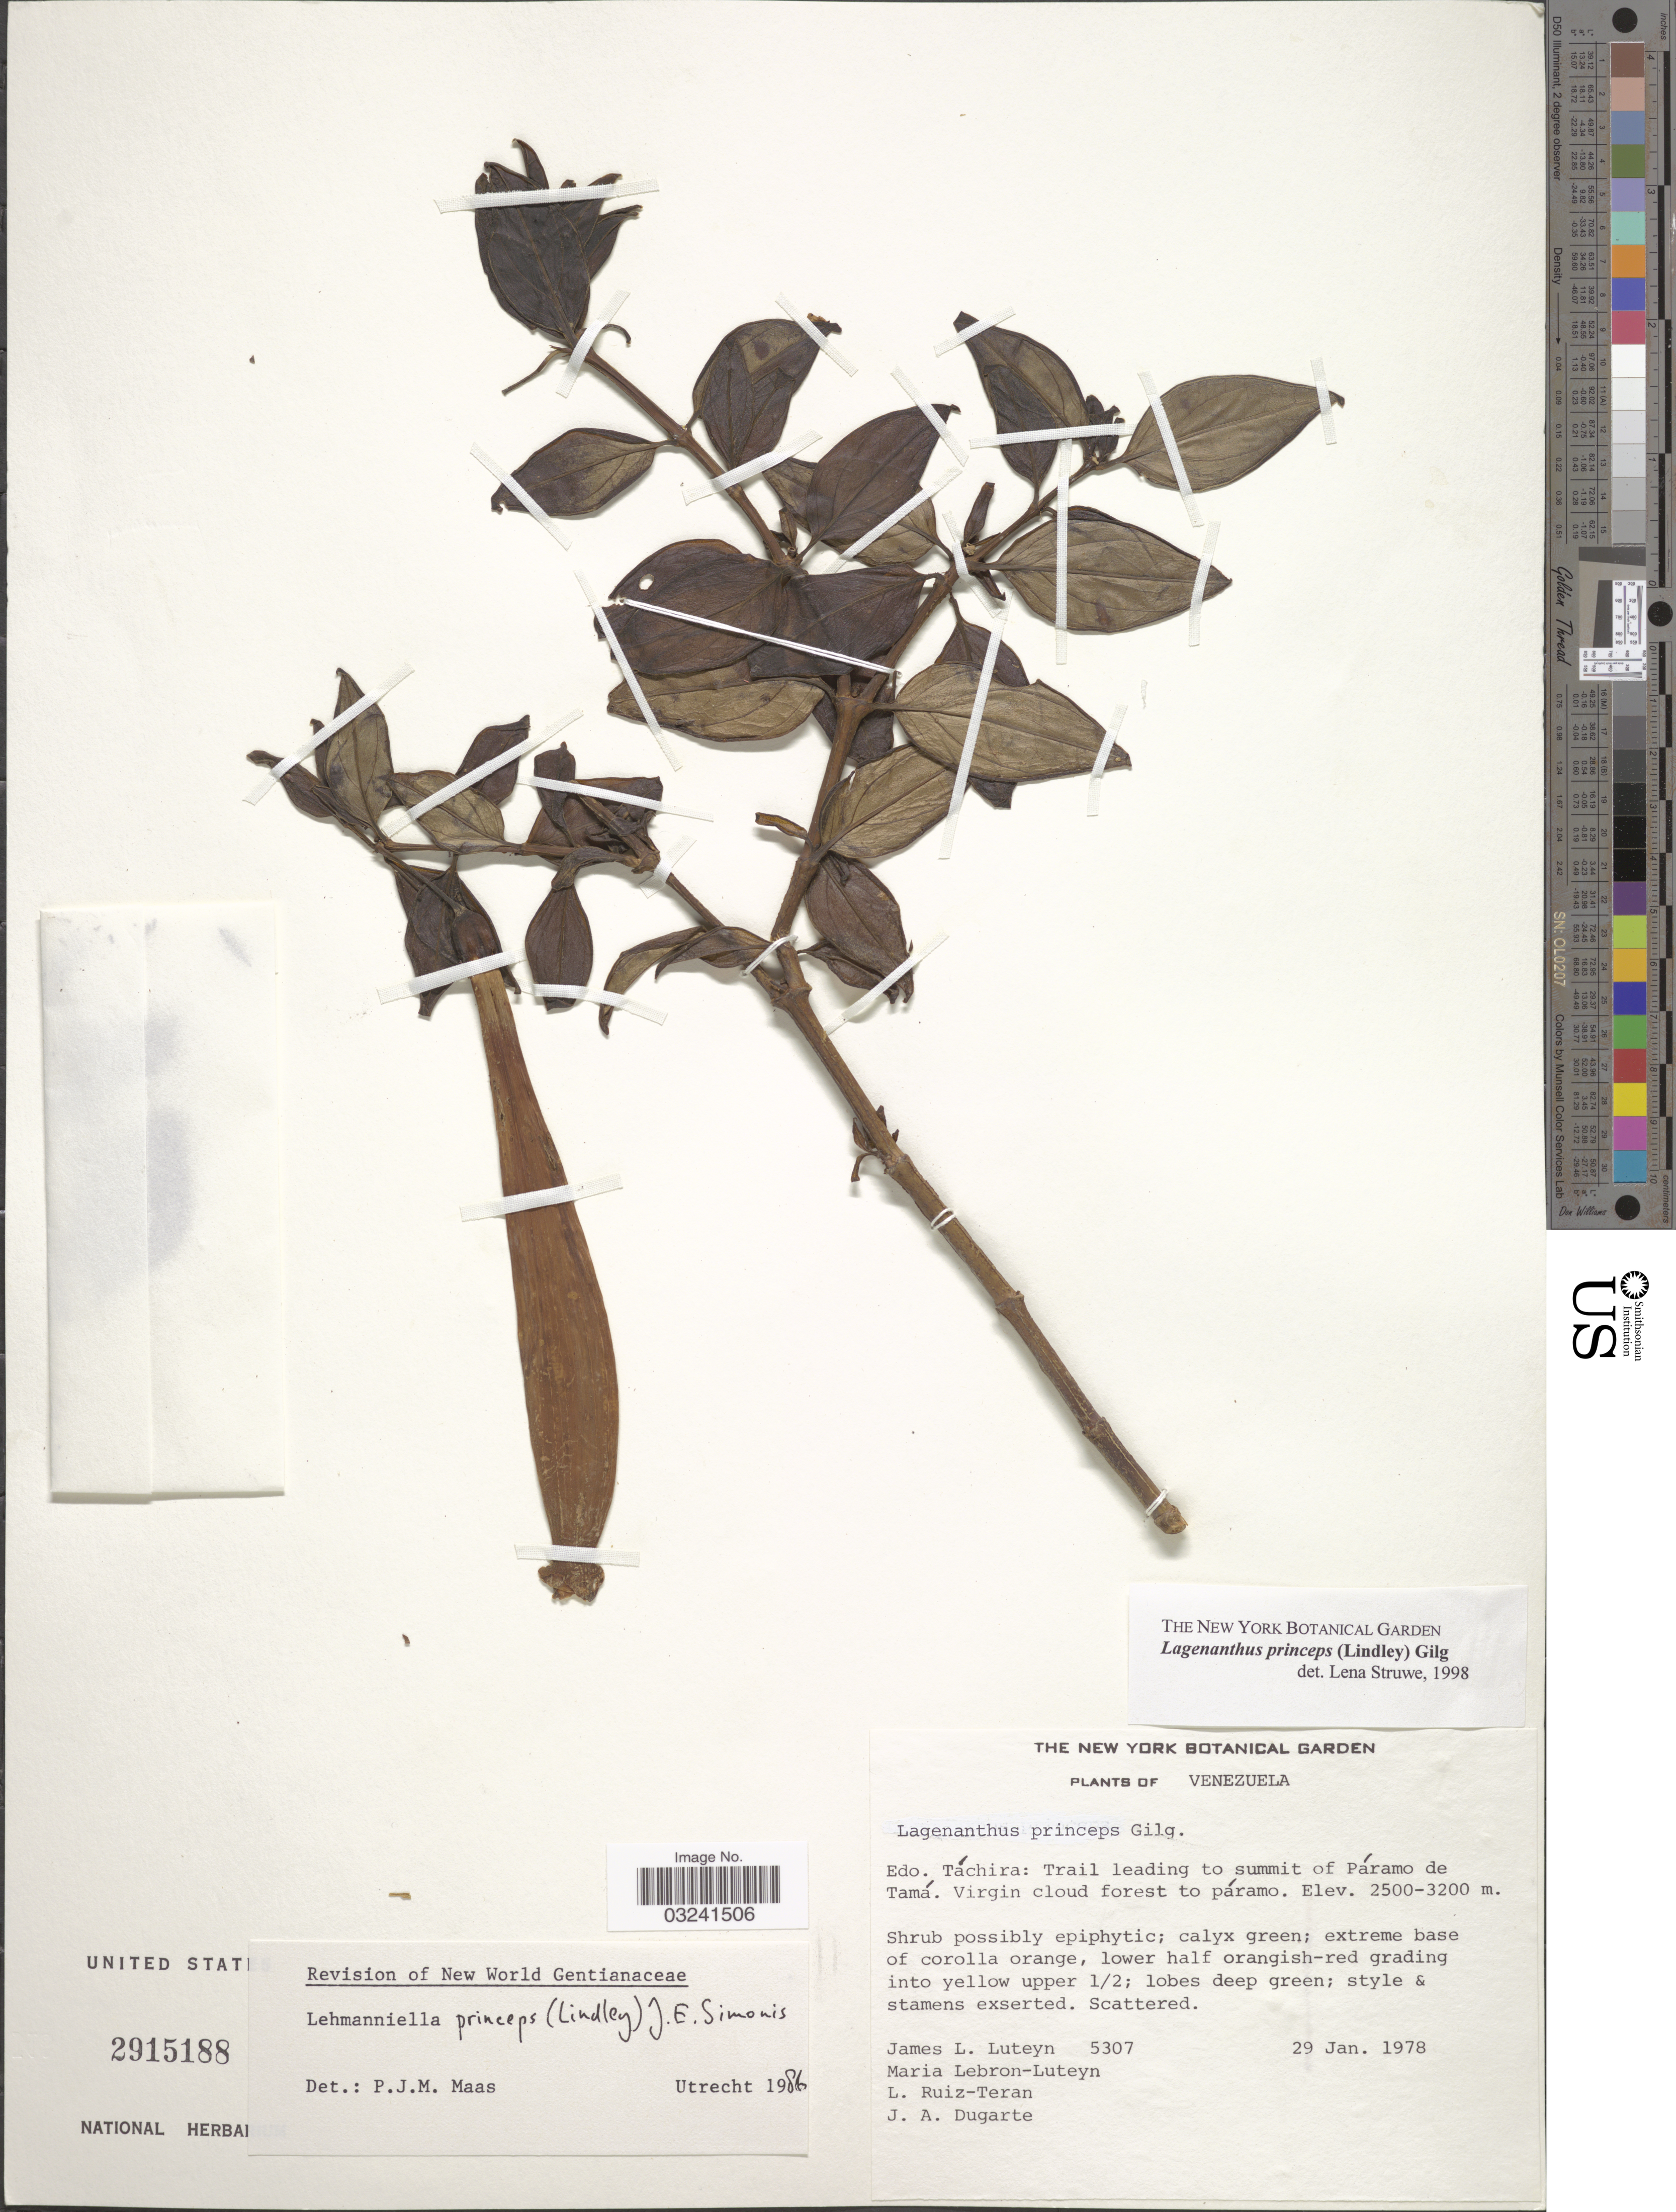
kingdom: Plantae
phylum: Tracheophyta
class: Magnoliopsida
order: Gentianales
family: Gentianaceae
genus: Lagenanthus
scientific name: Lagenanthus princeps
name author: (Lindl.) Gilg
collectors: J. Luteyn, M. L. Lebrón-Luteyn, L. E. Ruíz-Terán & J. Dugarte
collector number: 5307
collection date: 1978-01-29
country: Venezuela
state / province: Tachira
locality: Trail leading to summit of Páramo de Tamá, Virgin cloud forest to páramo.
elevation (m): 2500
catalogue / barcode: US 2915188